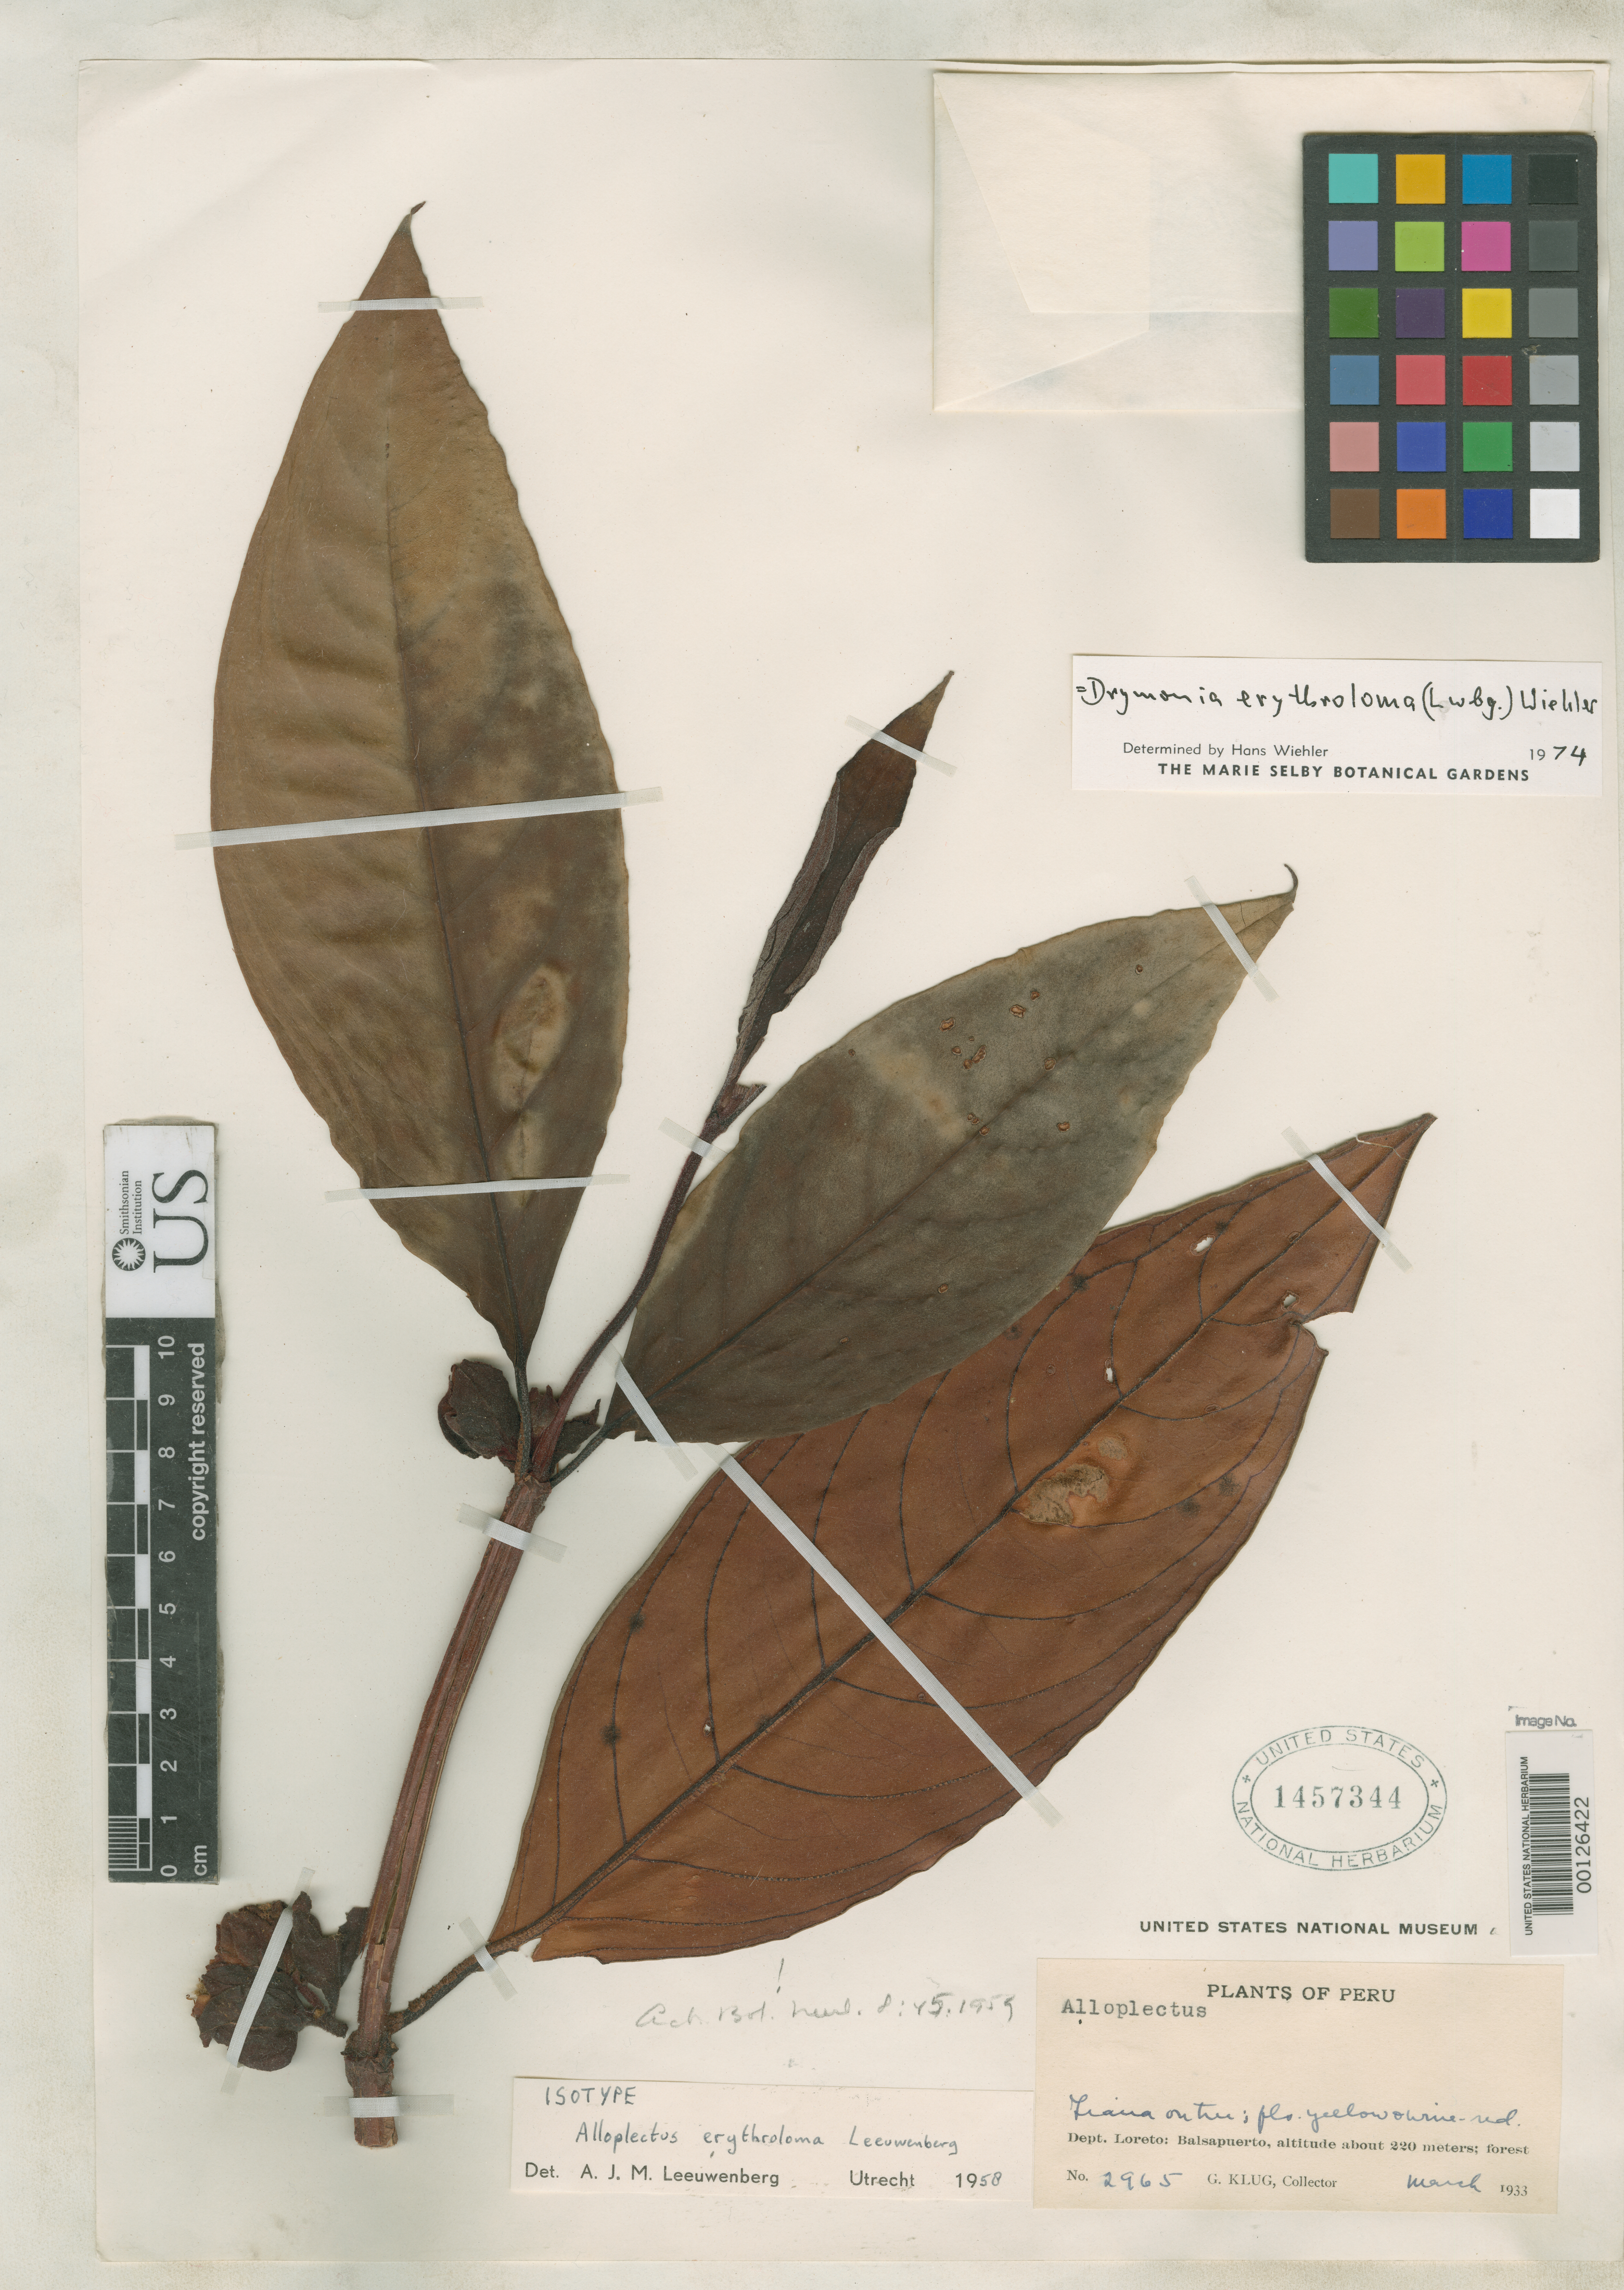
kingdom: Plantae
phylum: Tracheophyta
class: Magnoliopsida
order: Lamiales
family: Gesneriaceae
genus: Alloplectus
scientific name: Alloplectus erythroloma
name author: Leeuwenb.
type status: Isotype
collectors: G. Klug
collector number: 2965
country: Peru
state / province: San Martín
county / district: Mariscal Cáceres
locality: Rio Huallaga, margen Derecha del; Balsa Probana; dtto. Tocache Nuevo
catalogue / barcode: US 1457344